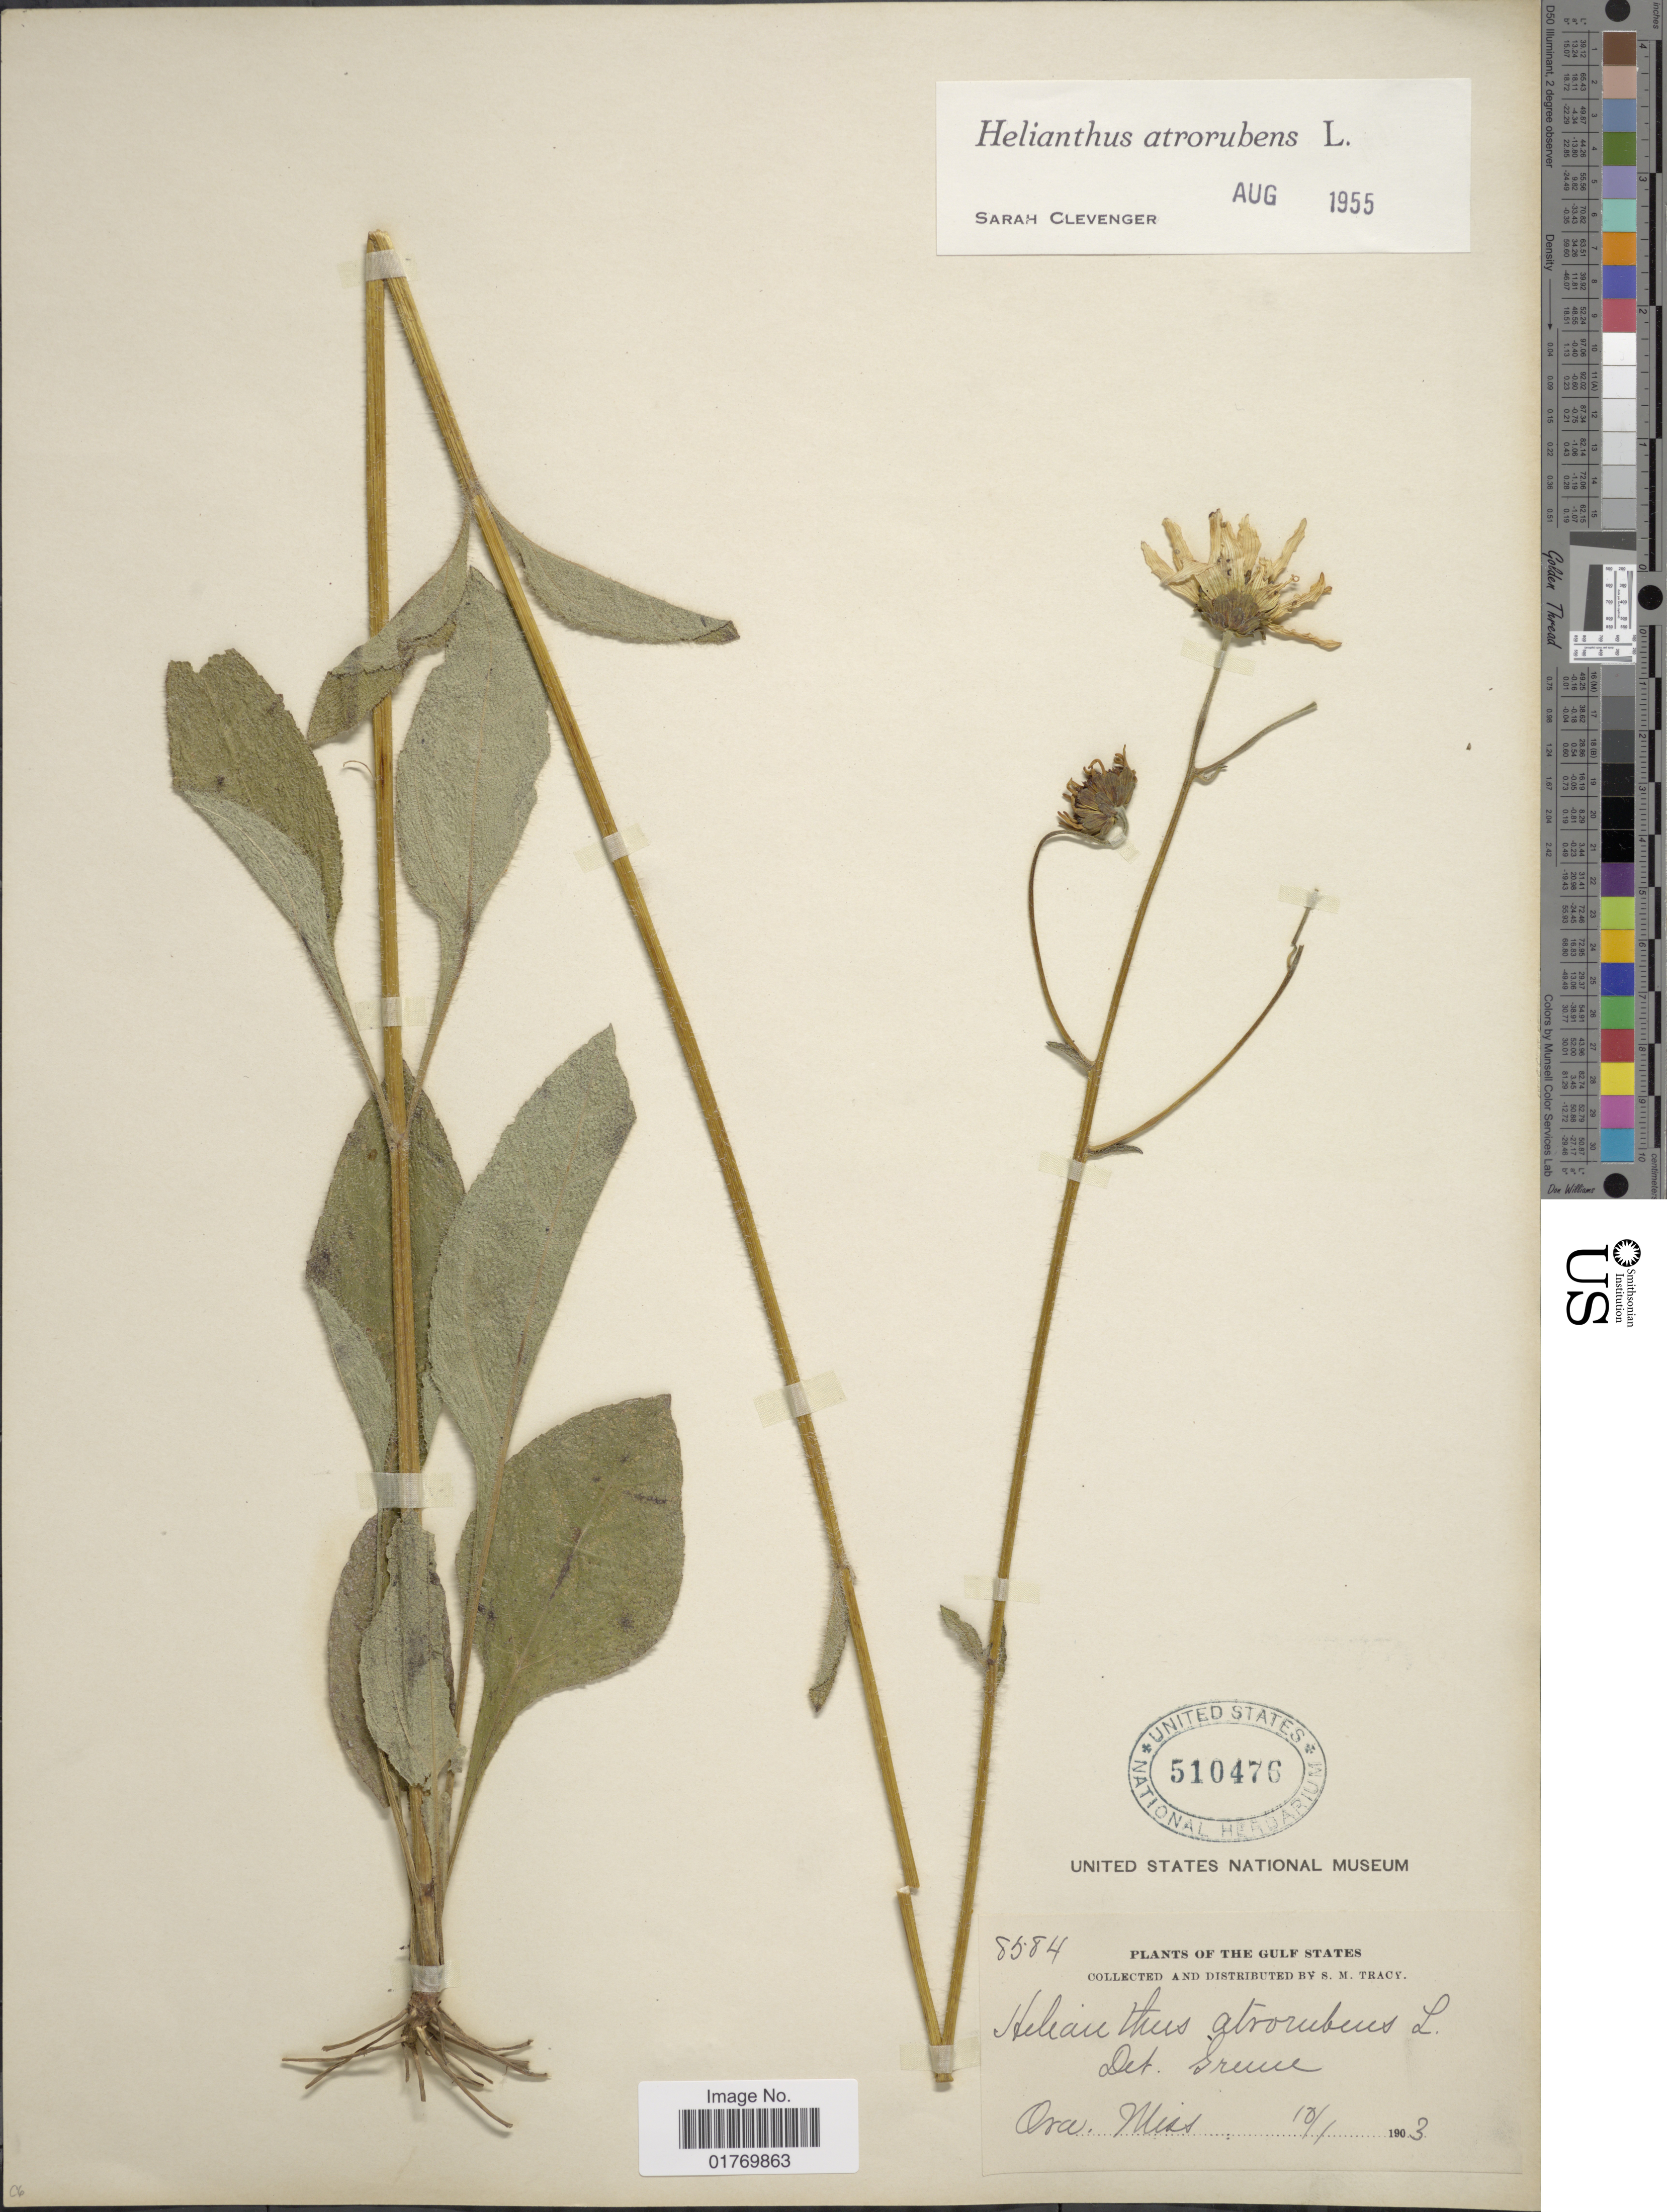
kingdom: Plantae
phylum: Tracheophyta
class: Magnoliopsida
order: Asterales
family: Asteraceae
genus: Helianthus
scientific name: Helianthus atrorubens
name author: L.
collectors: S. M. Tracy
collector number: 8584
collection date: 1903-01-10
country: United States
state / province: Mississippi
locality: The Gulf States, Ora, Miss.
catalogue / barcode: US 510476